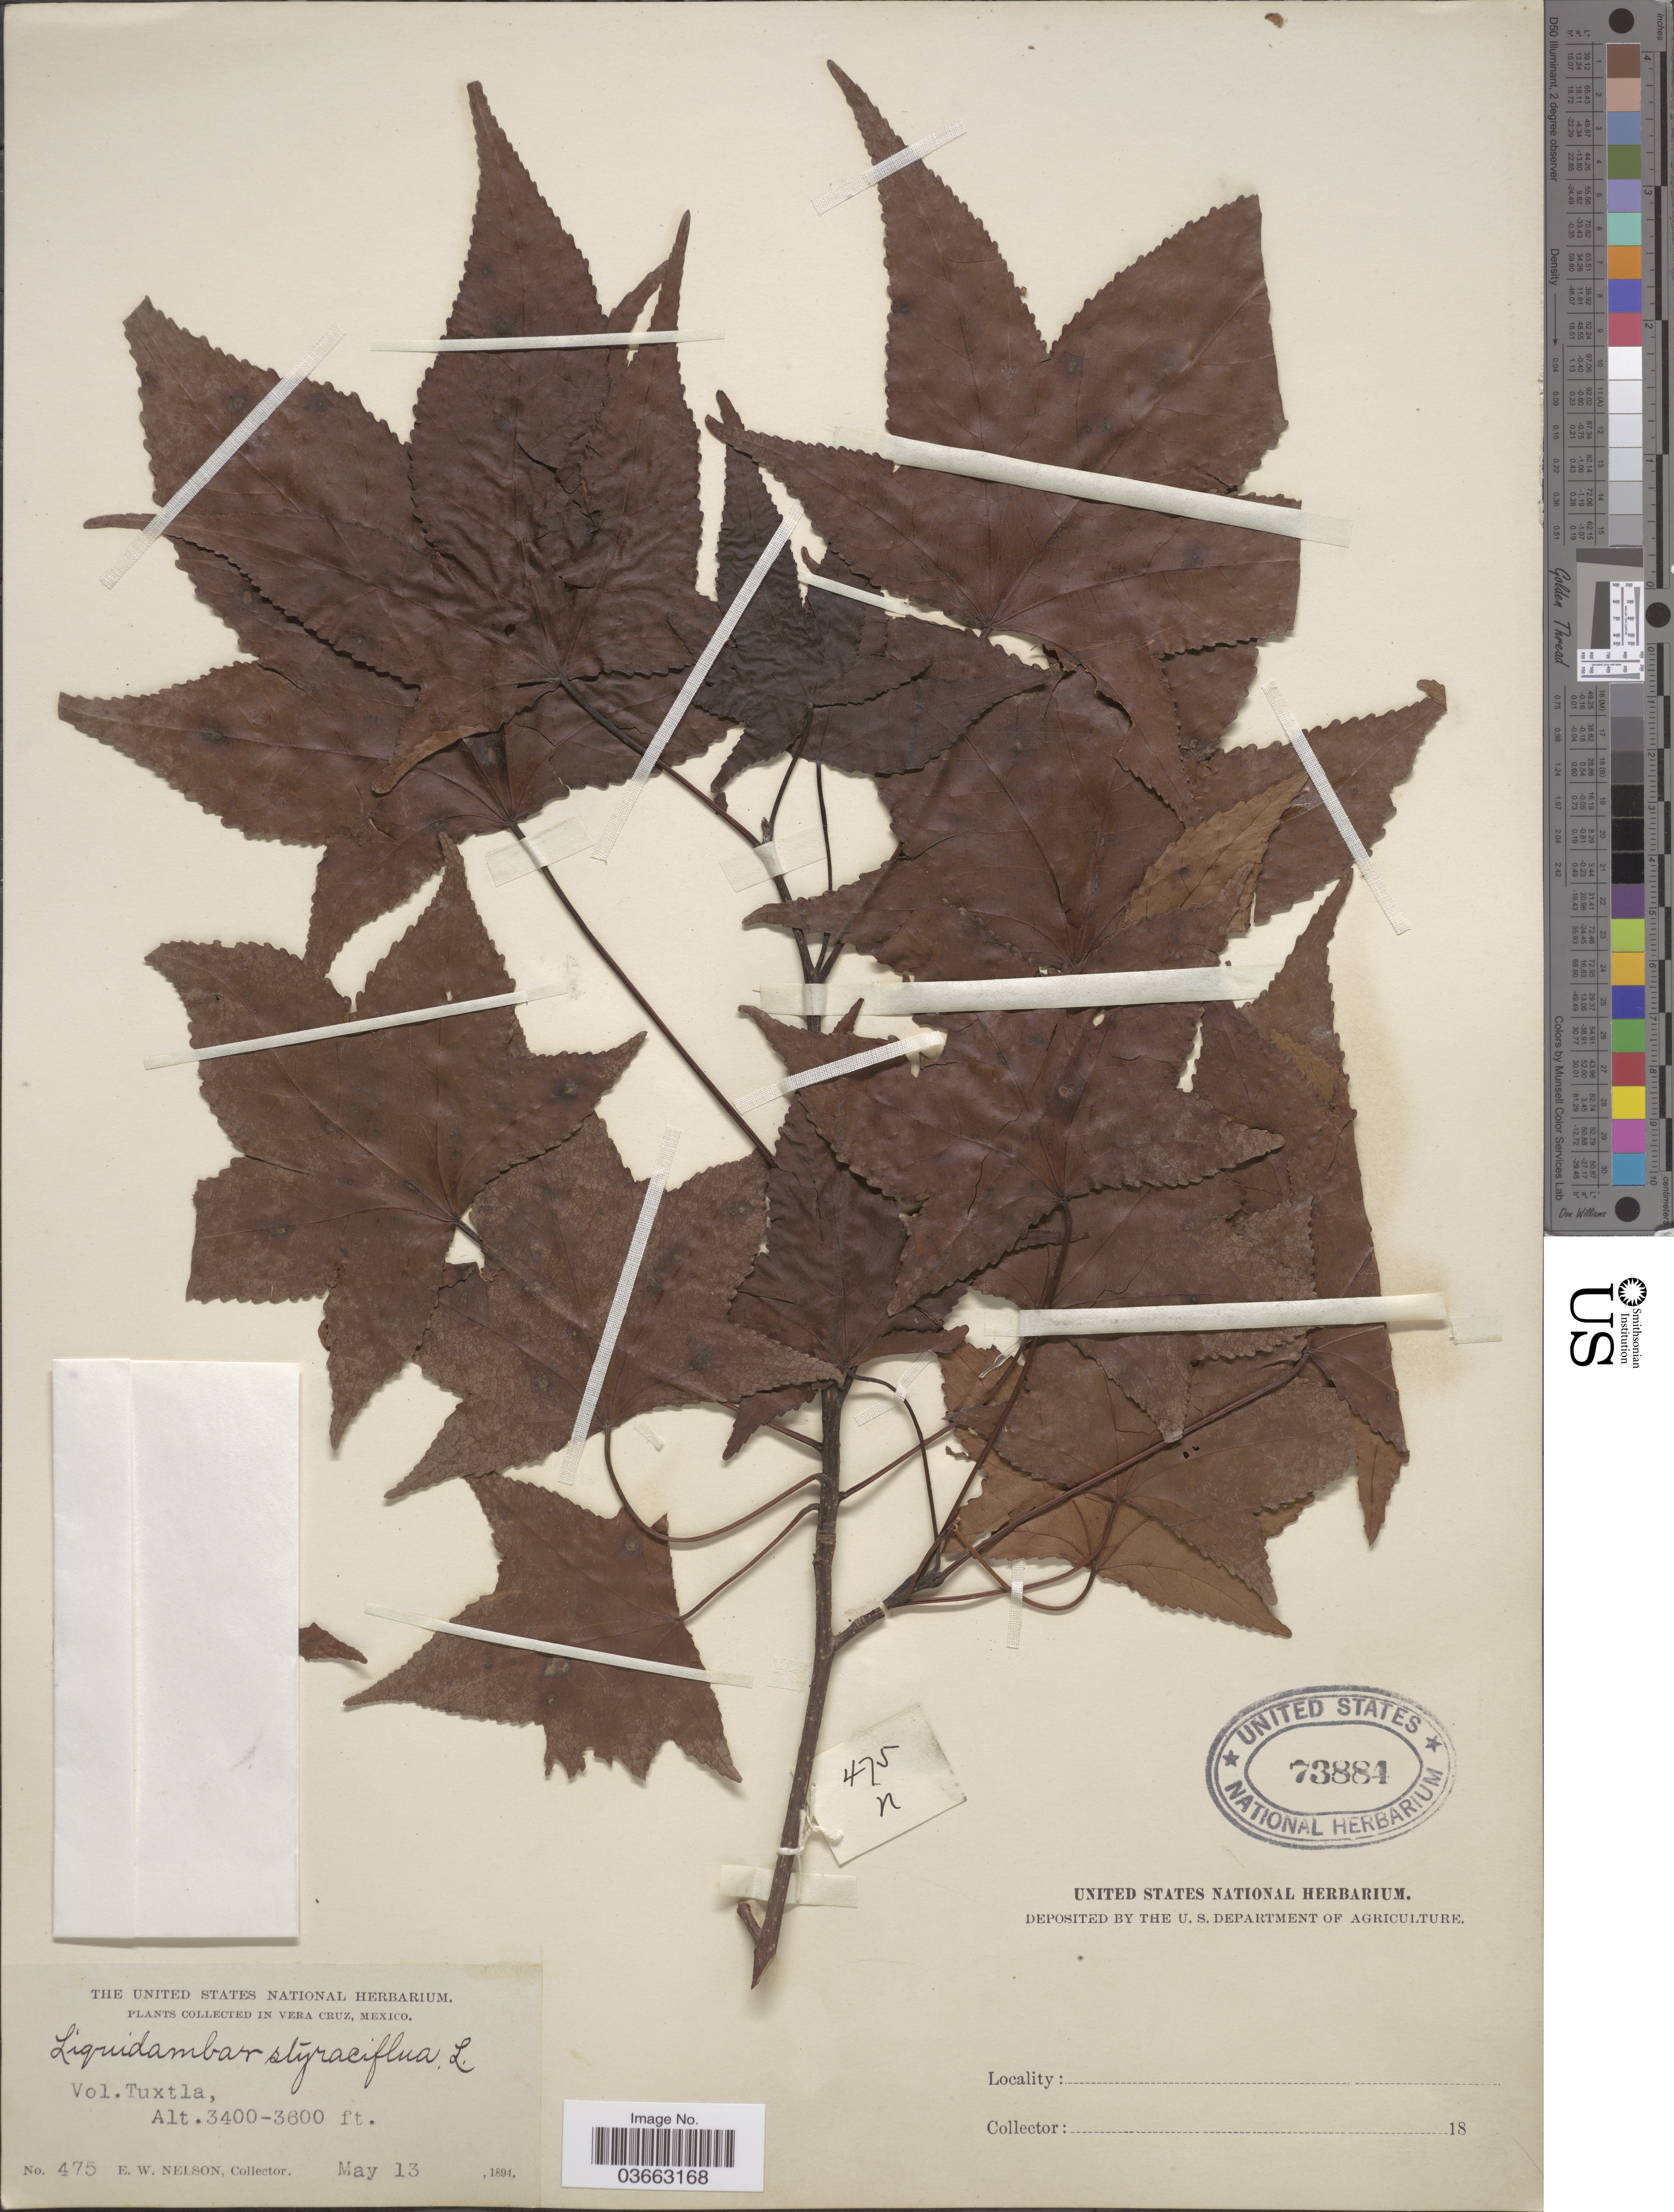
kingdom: Plantae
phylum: Tracheophyta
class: Magnoliopsida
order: Saxifragales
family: Altingiaceae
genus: Liquidambar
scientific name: Liquidambar styraciflua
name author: L.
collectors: E. W. Nelson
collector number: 475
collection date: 1894-05-13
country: Mexico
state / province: Veracruz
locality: Vera Cruz. Vol. Tuxtla.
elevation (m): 1036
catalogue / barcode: US 73884